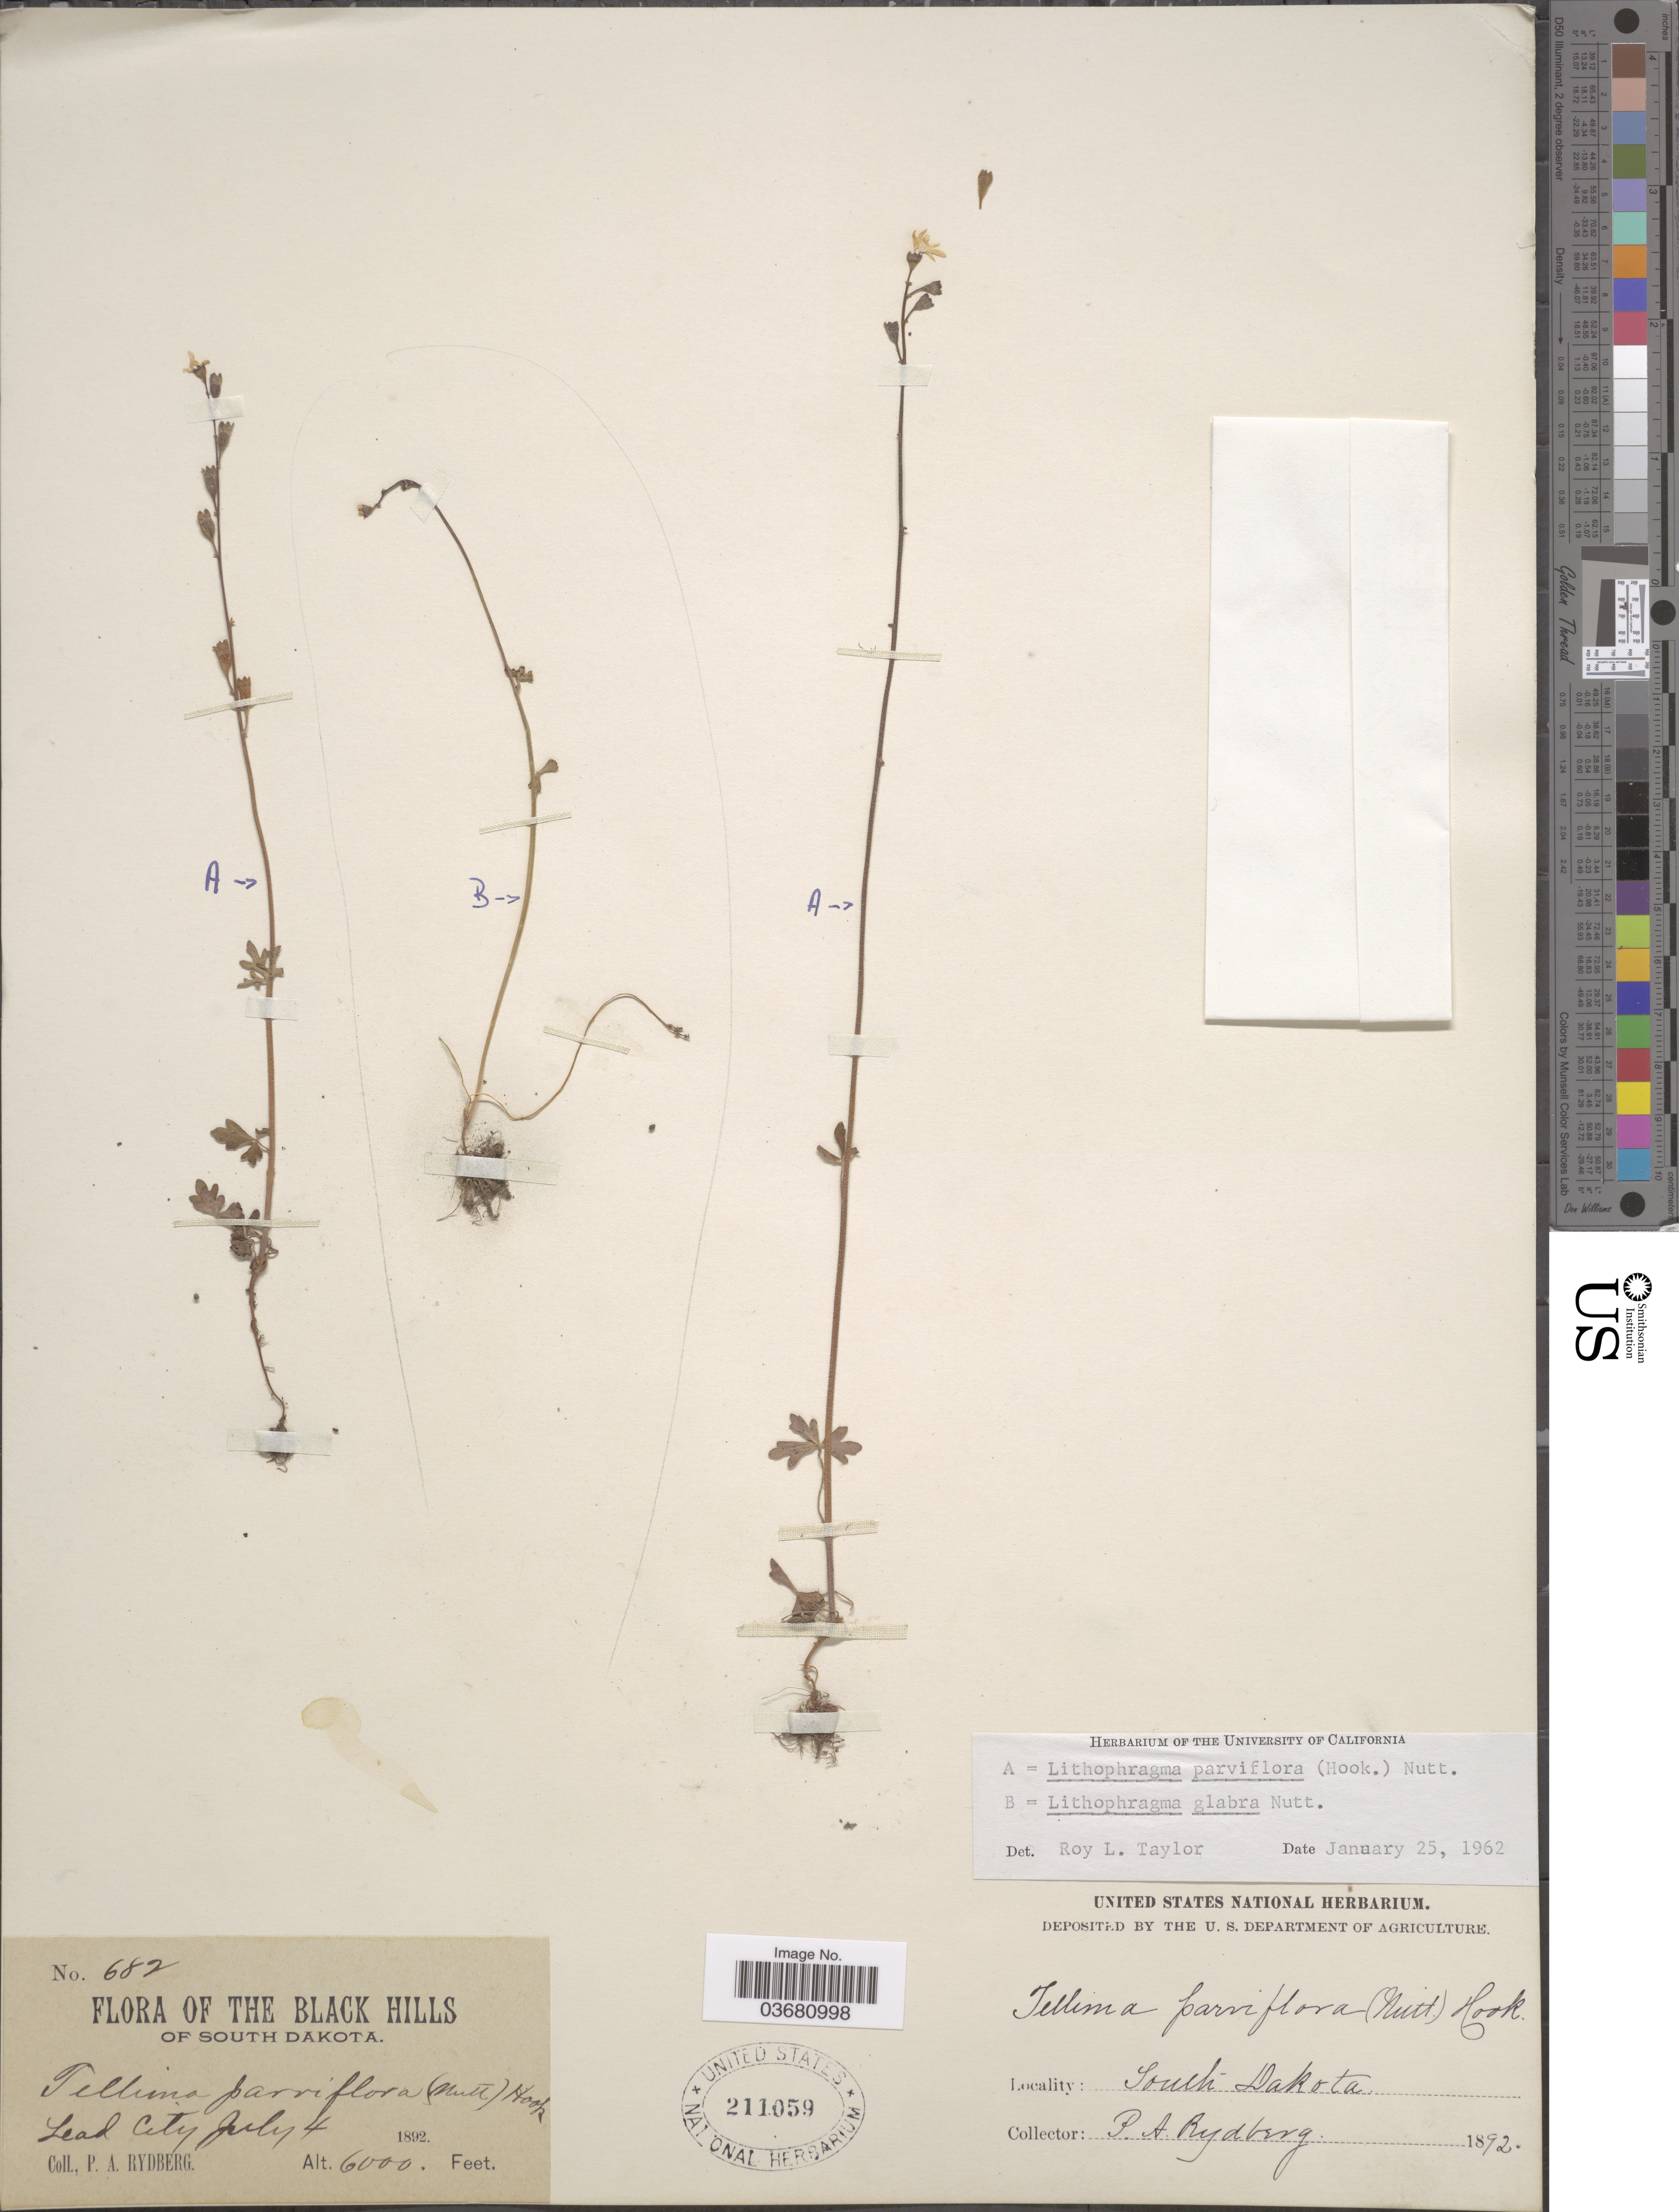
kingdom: Plantae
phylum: Tracheophyta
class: Magnoliopsida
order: Saxifragales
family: Saxifragaceae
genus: Lithophragma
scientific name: Lithophragma parviflorum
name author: (Hook.) Nutt.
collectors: P. A. Rydberg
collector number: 682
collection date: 1892-07-04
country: United States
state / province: South Dakota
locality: The Black Hills of South Dakota. Lead City.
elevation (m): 1829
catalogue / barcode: US 211059